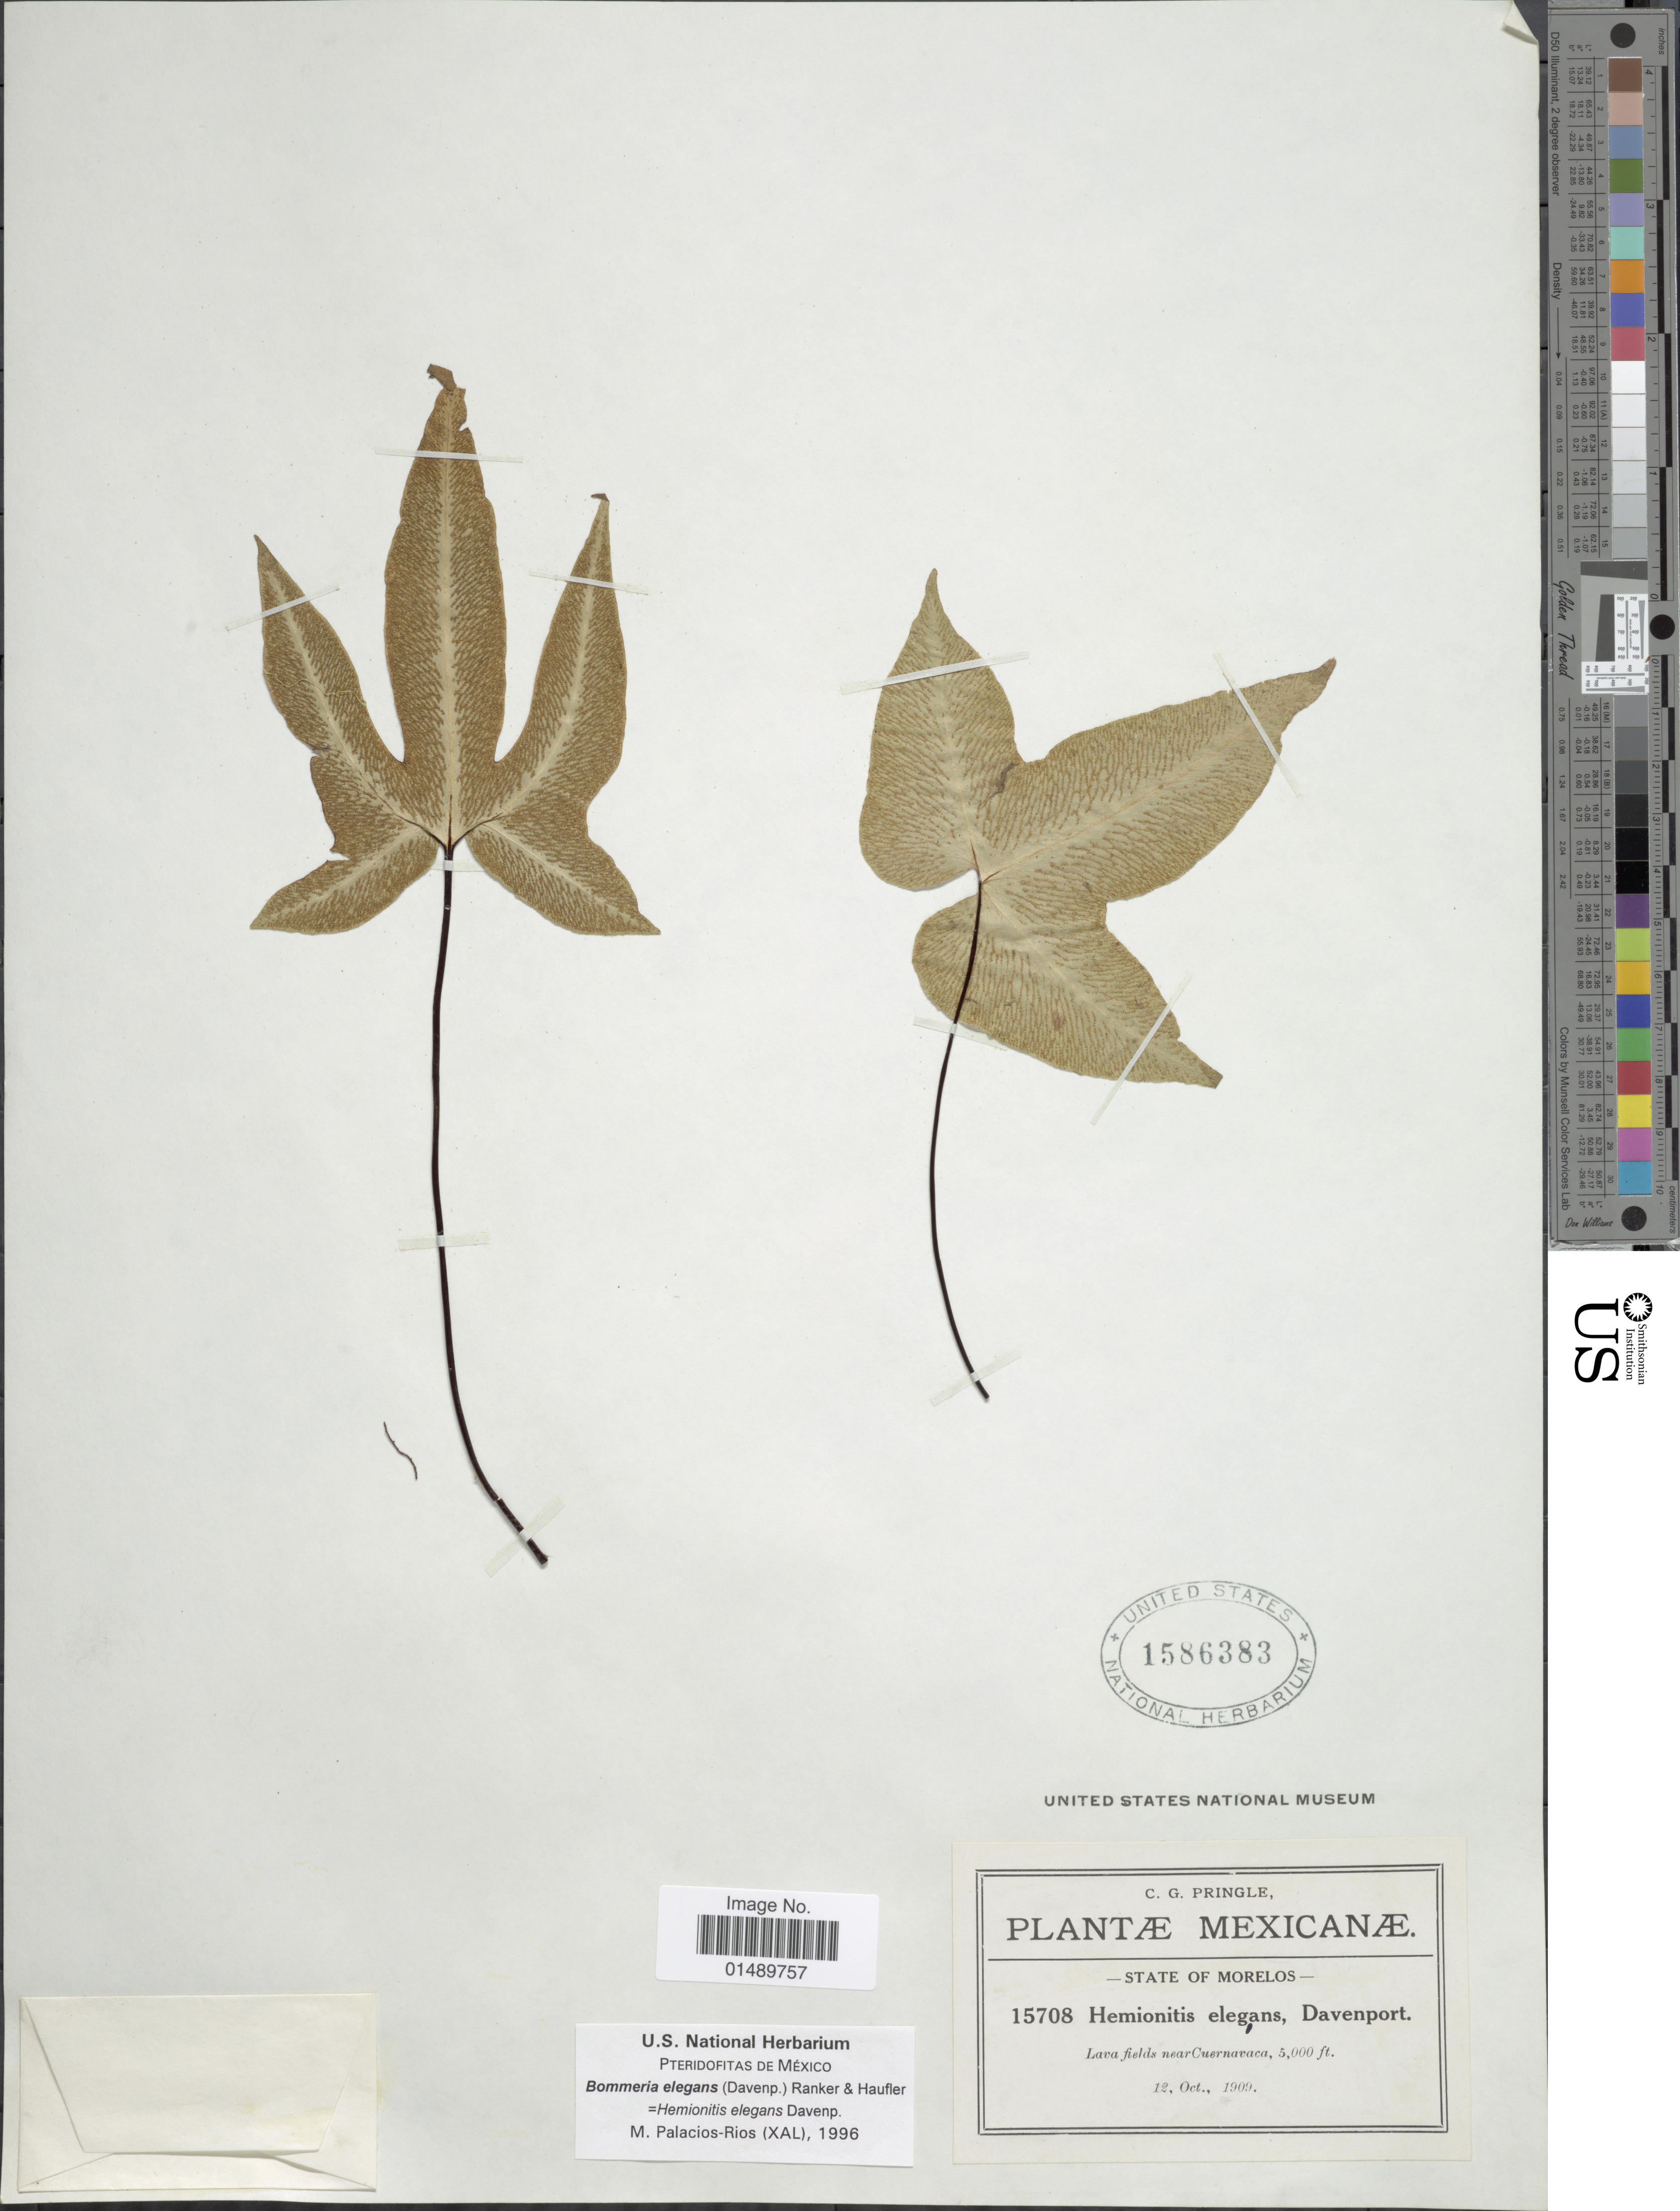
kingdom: Plantae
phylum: Tracheophyta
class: Polypodiopsida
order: Polypodiales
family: Pteridaceae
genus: Bommeria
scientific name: Bommeria elegans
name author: (Davenp.) Ranker & Haufler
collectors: C. G. Pringle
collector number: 15708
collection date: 1909-10-12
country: Mexico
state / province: Morelos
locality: Mexicanae, Lava fields near Cuernavara.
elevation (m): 1524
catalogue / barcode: US 1586383